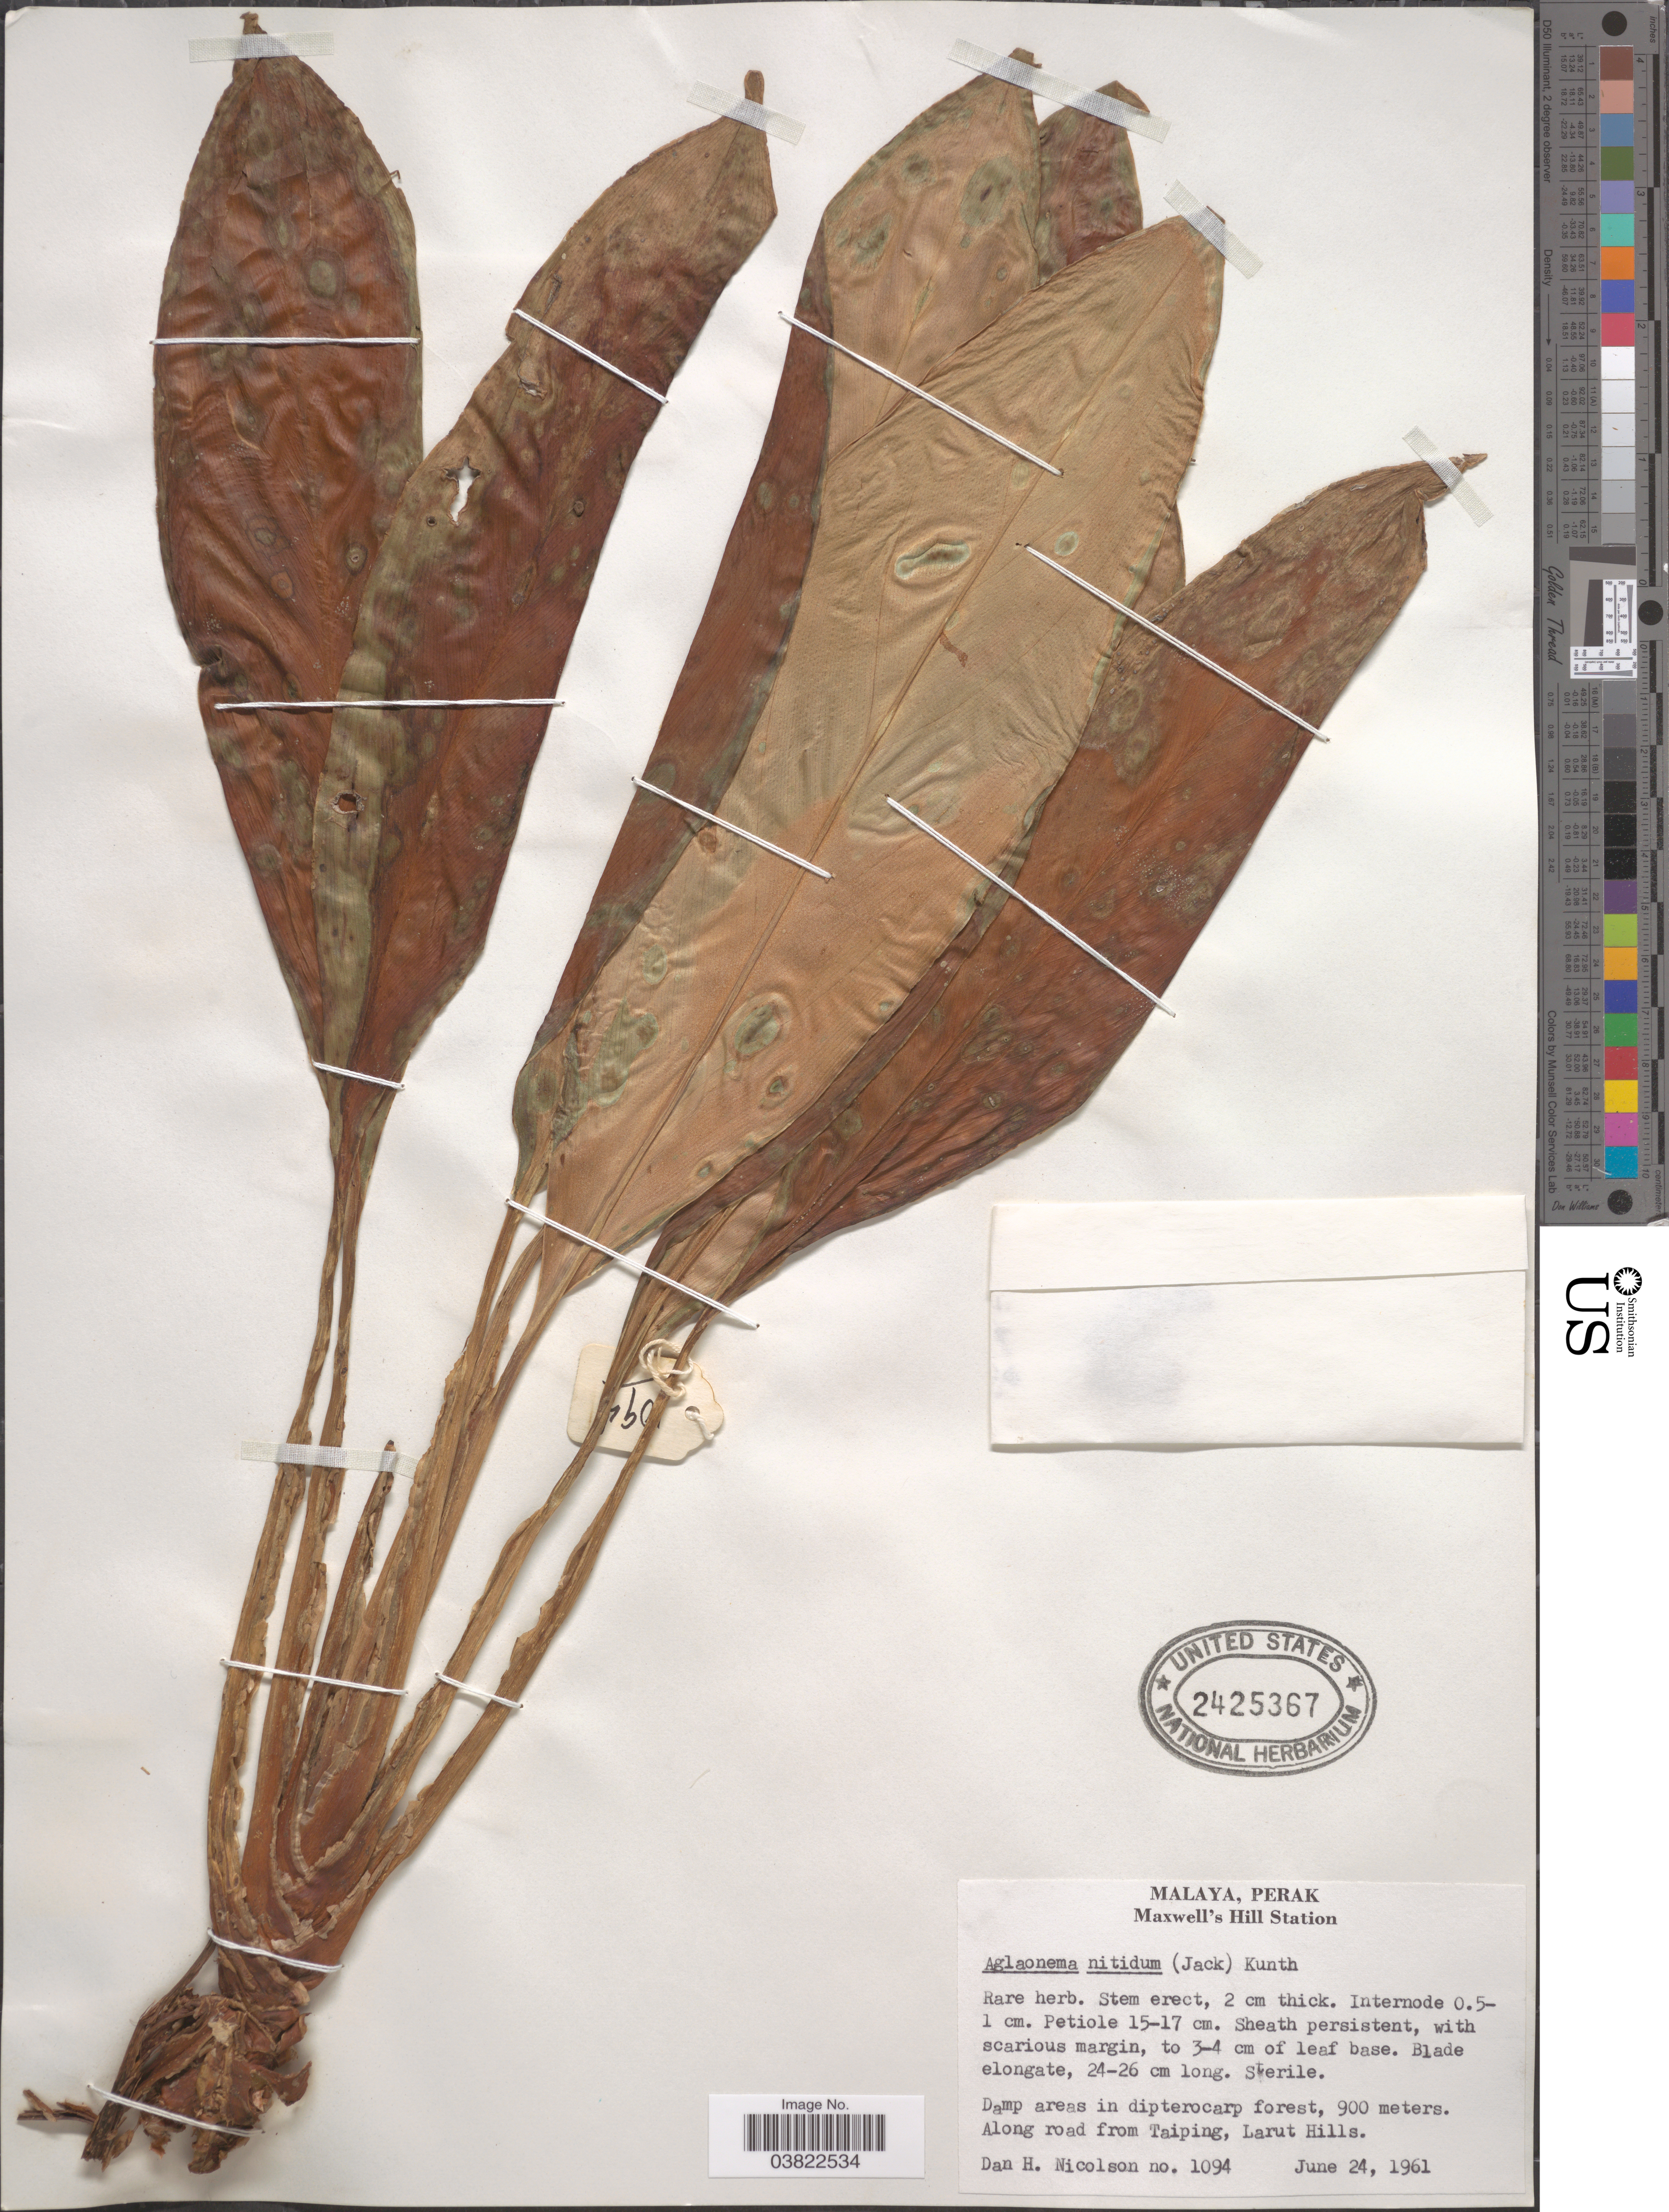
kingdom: Plantae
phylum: Tracheophyta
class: Liliopsida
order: Alismatales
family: Araceae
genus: Aglaonema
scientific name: Aglaonema nitidum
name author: (Jack) Kunth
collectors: D. H. Nicolson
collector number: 1094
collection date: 1961-06-24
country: Malaysia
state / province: Perak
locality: Malaya. Maxwell's Hill Station. Along road from Taiping, Larut Hills.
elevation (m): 900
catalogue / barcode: US 2425367